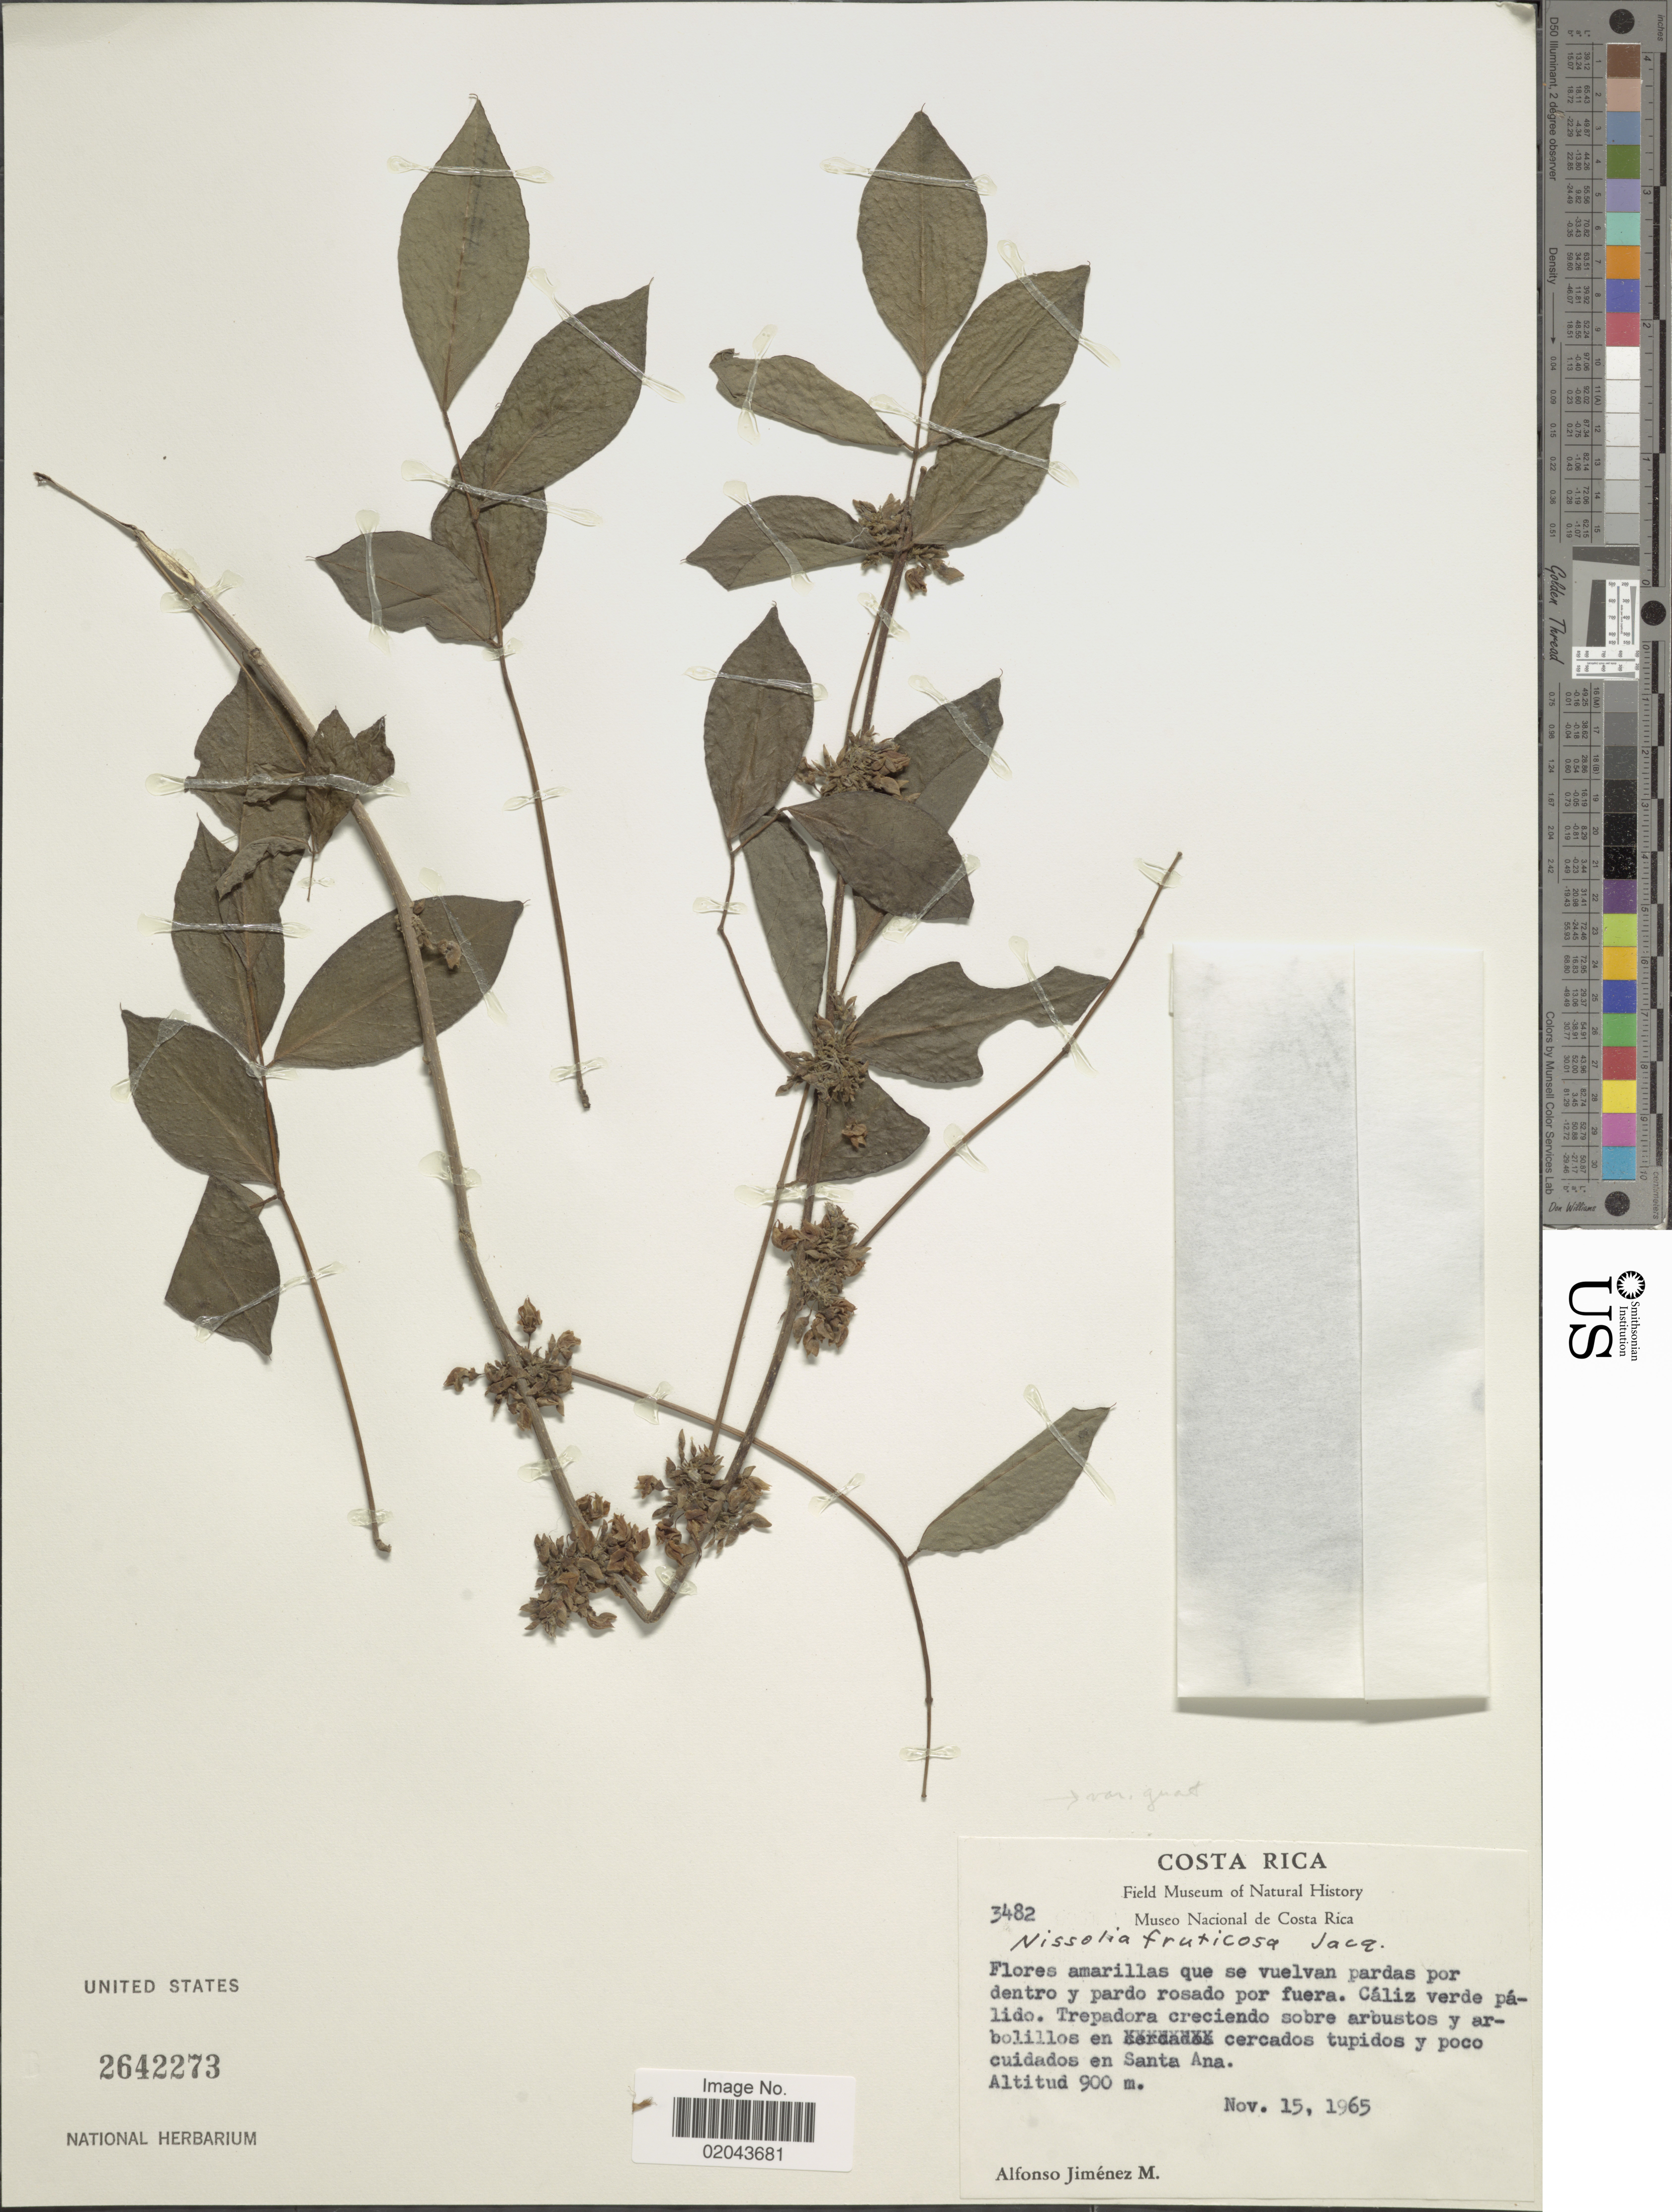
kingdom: Plantae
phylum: Tracheophyta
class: Magnoliopsida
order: Fabales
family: Fabaceae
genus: Nissolia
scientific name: Nissolia fruticosa var. fruticosa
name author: Jacq.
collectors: A. Jimenez M.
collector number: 3482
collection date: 1965-11-15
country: Costa Rica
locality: Caliz verde palido, Trepadora creciendo sobra arbustos y arbolillos en cercados tupidos y poco cuidados en Santa Ana.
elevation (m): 900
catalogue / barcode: US 2642273